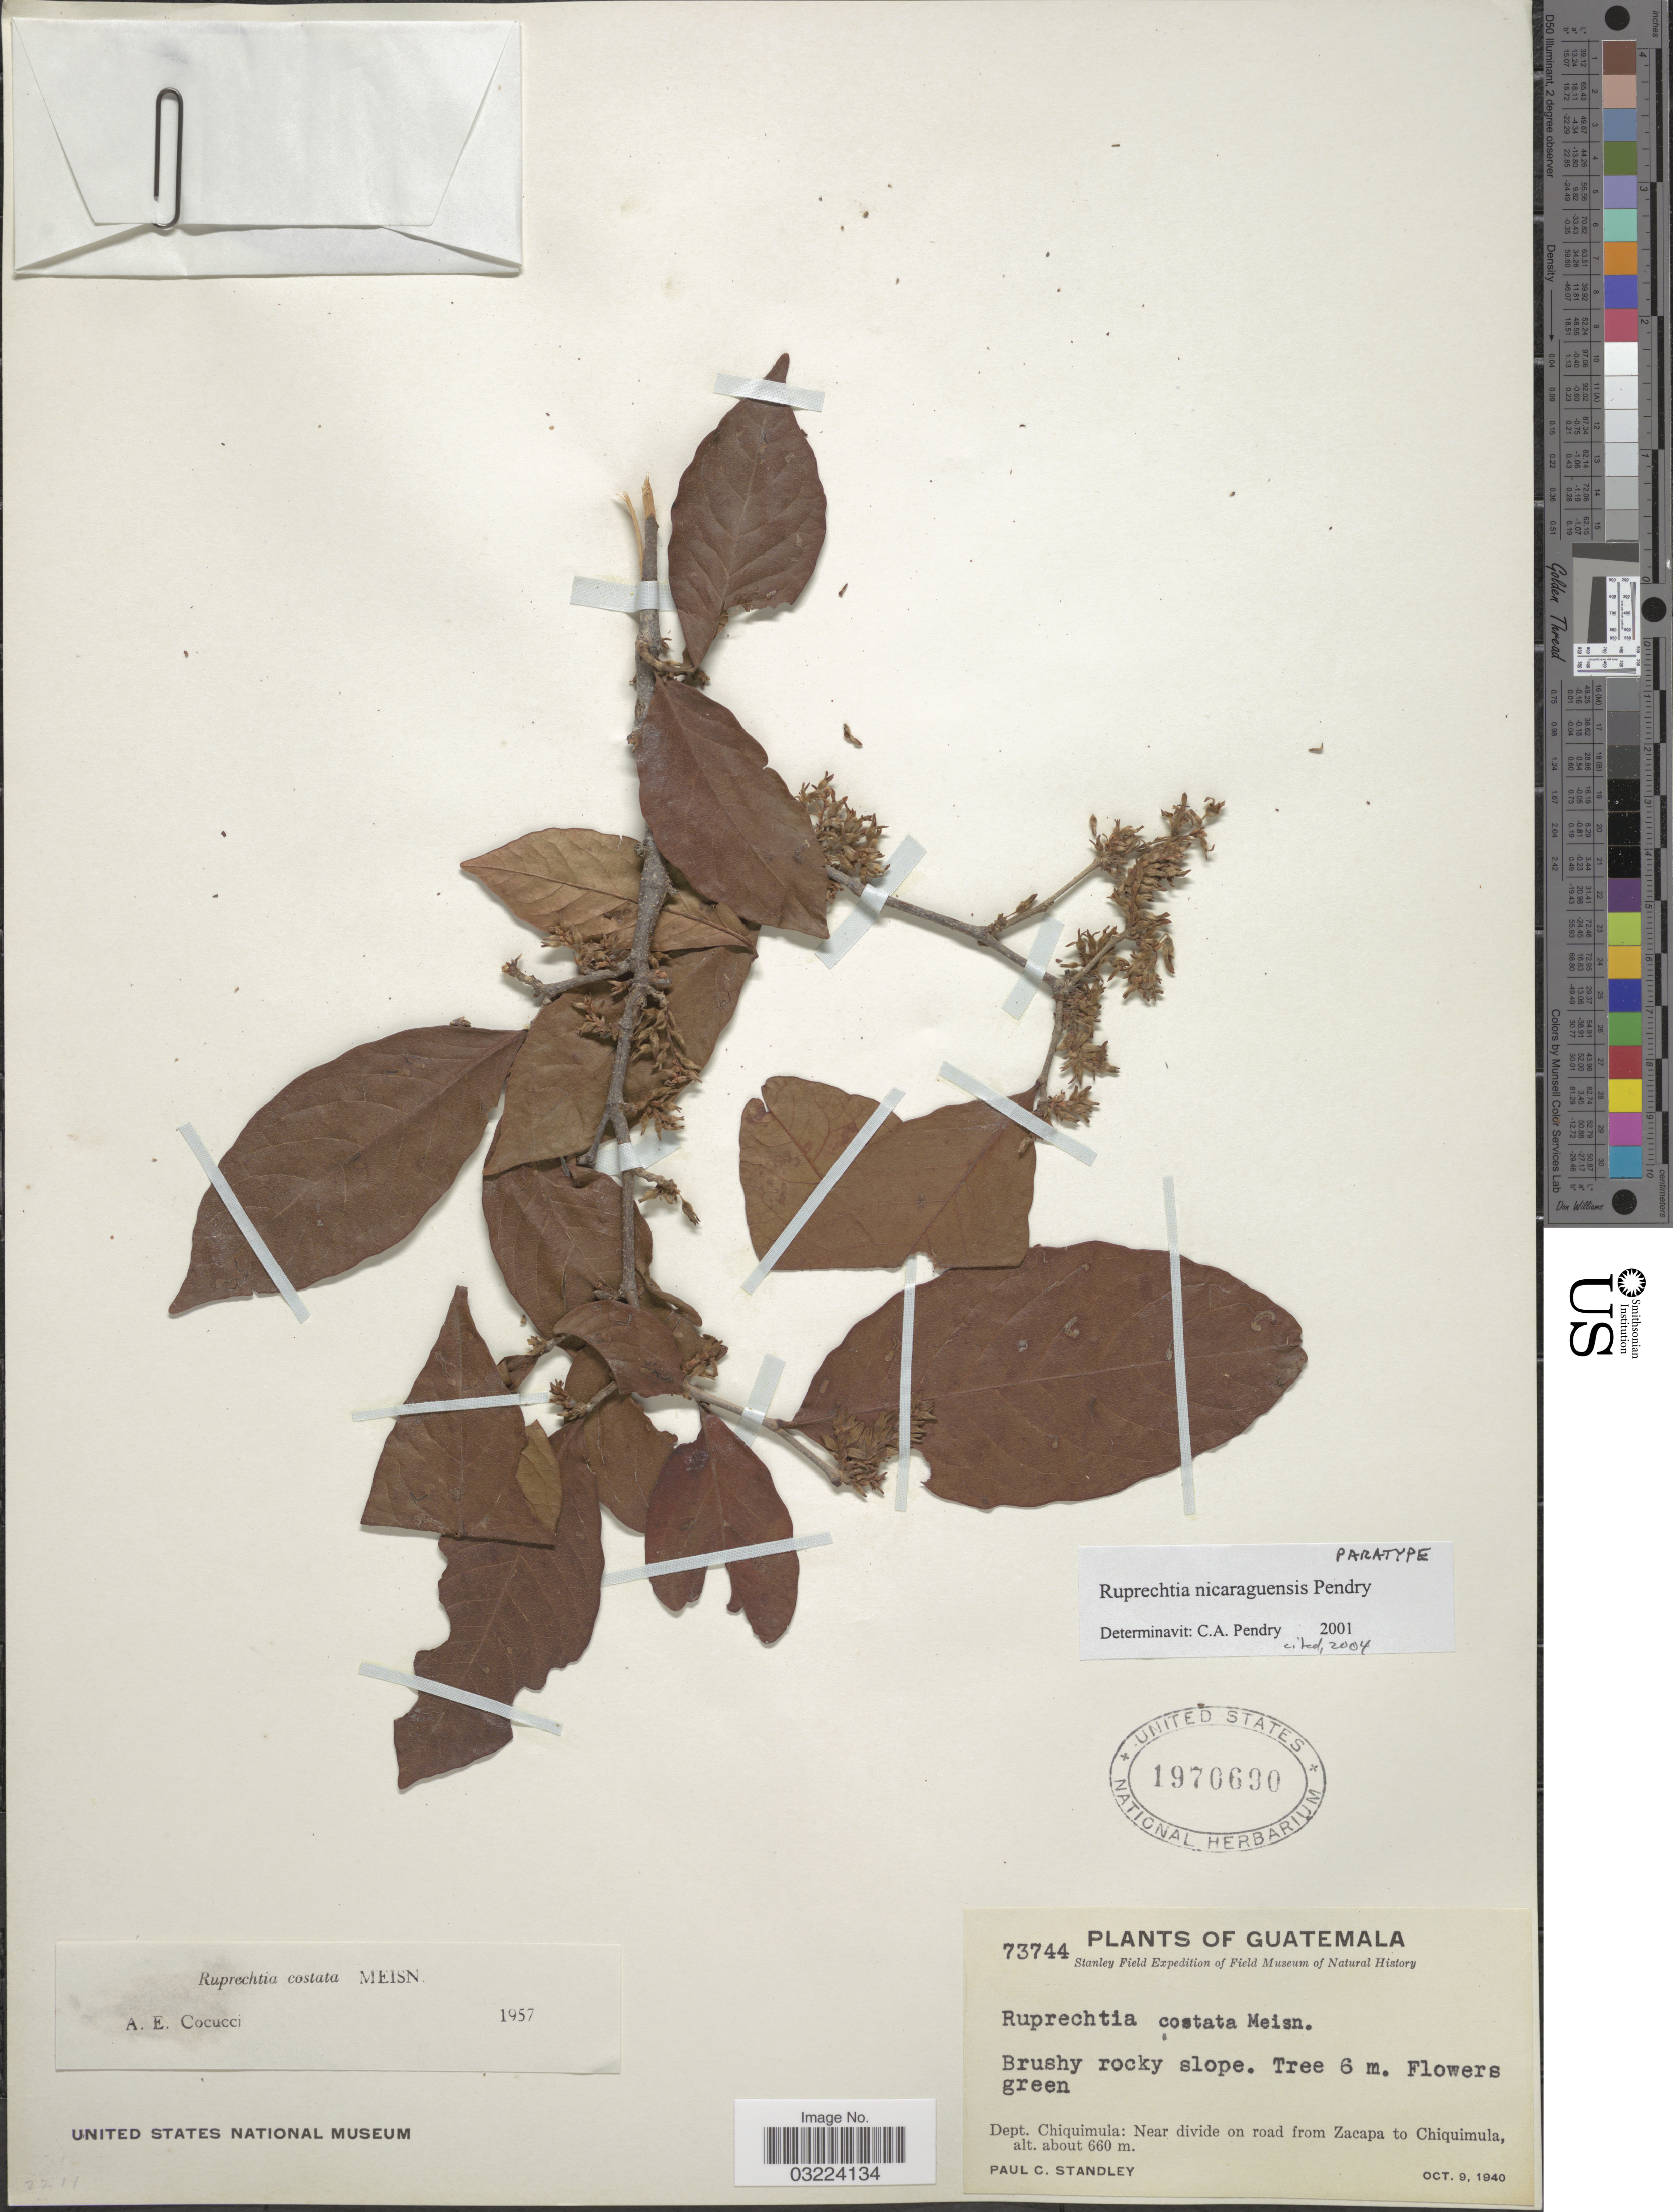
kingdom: Plantae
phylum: Tracheophyta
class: Magnoliopsida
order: Caryophyllales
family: Polygonaceae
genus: Ruprechtia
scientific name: Ruprechtia nicaraguensis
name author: Pendry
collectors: P. C. Standley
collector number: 73744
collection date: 1940-10-09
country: Guatemala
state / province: Chiquimula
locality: Dept. Chiquimula: Near divide on road from Zacapa to Chiquimula.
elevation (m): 660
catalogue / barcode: US 1970690